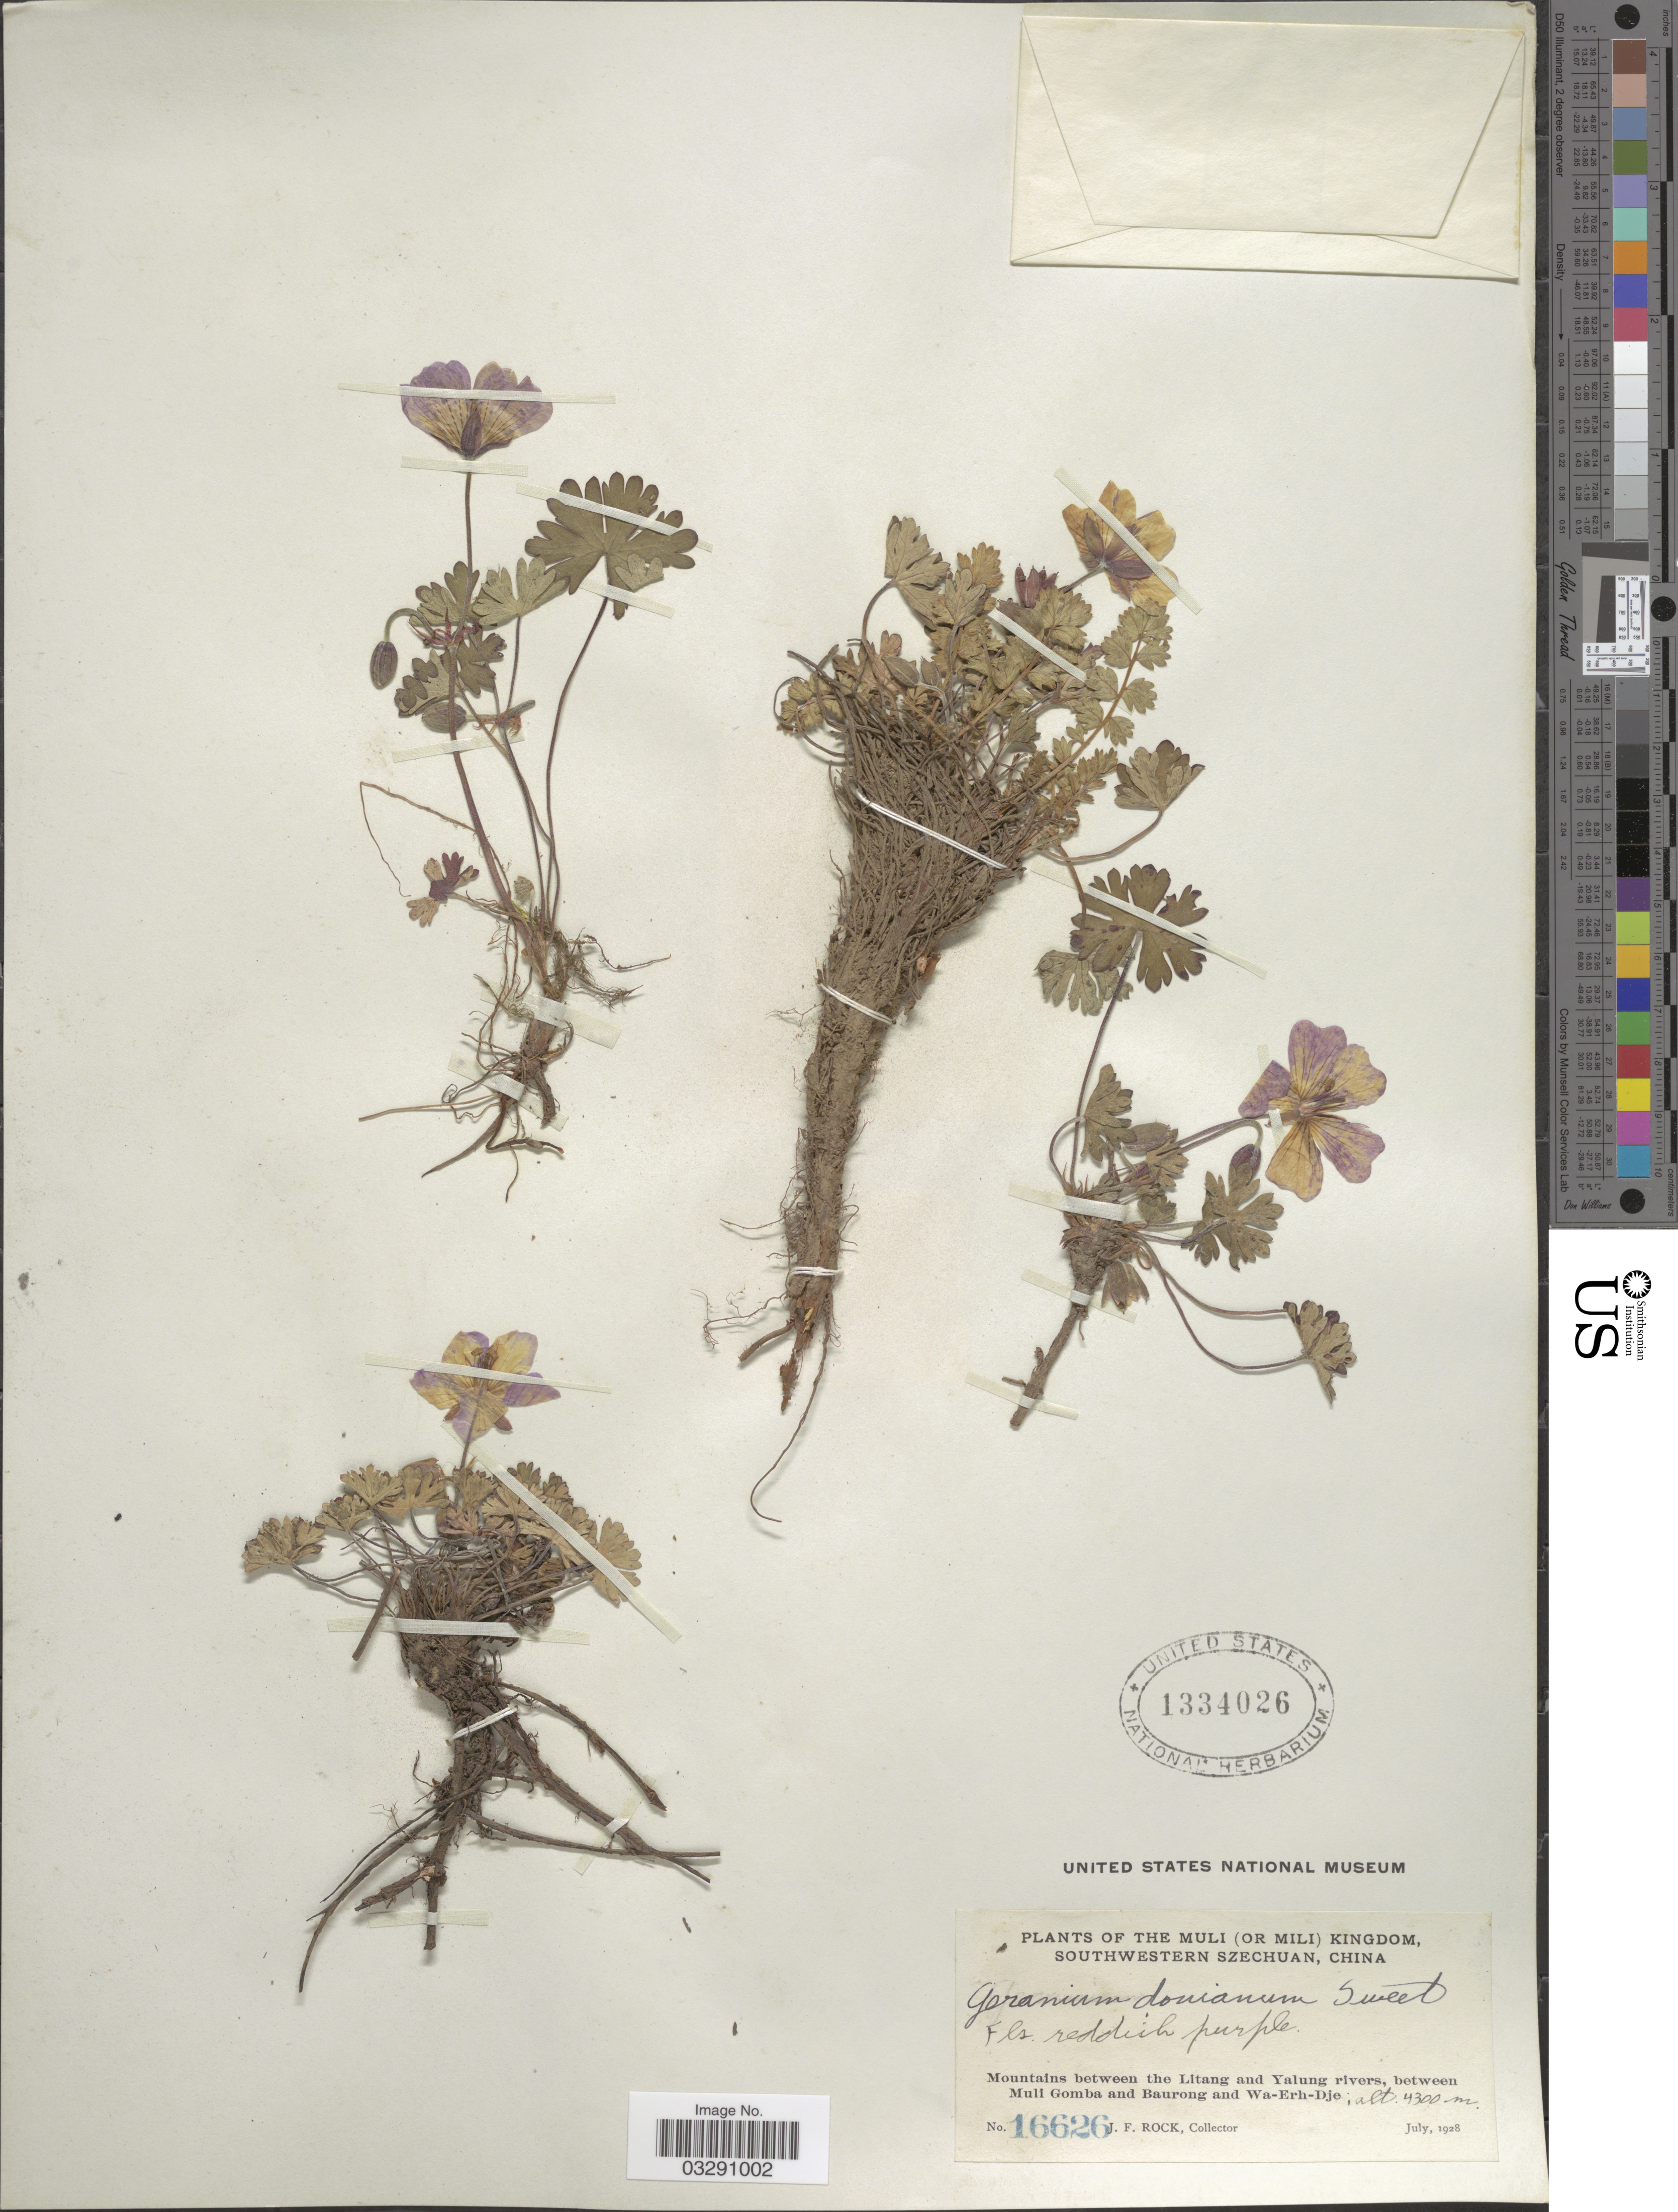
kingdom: Plantae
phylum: Tracheophyta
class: Magnoliopsida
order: Geraniales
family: Geraniaceae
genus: Geranium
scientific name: Geranium donianum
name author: Sweet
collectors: J. Rock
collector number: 16626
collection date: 1928-07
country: China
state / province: Sichuan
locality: Muli (or Mili) Kingdom, Southwestern Szechuan. Mountains between the Litang and Yalung rivers, between Muli Gomba and Baurong and Wa-Erh-Dje.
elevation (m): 4300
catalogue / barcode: US 1334026